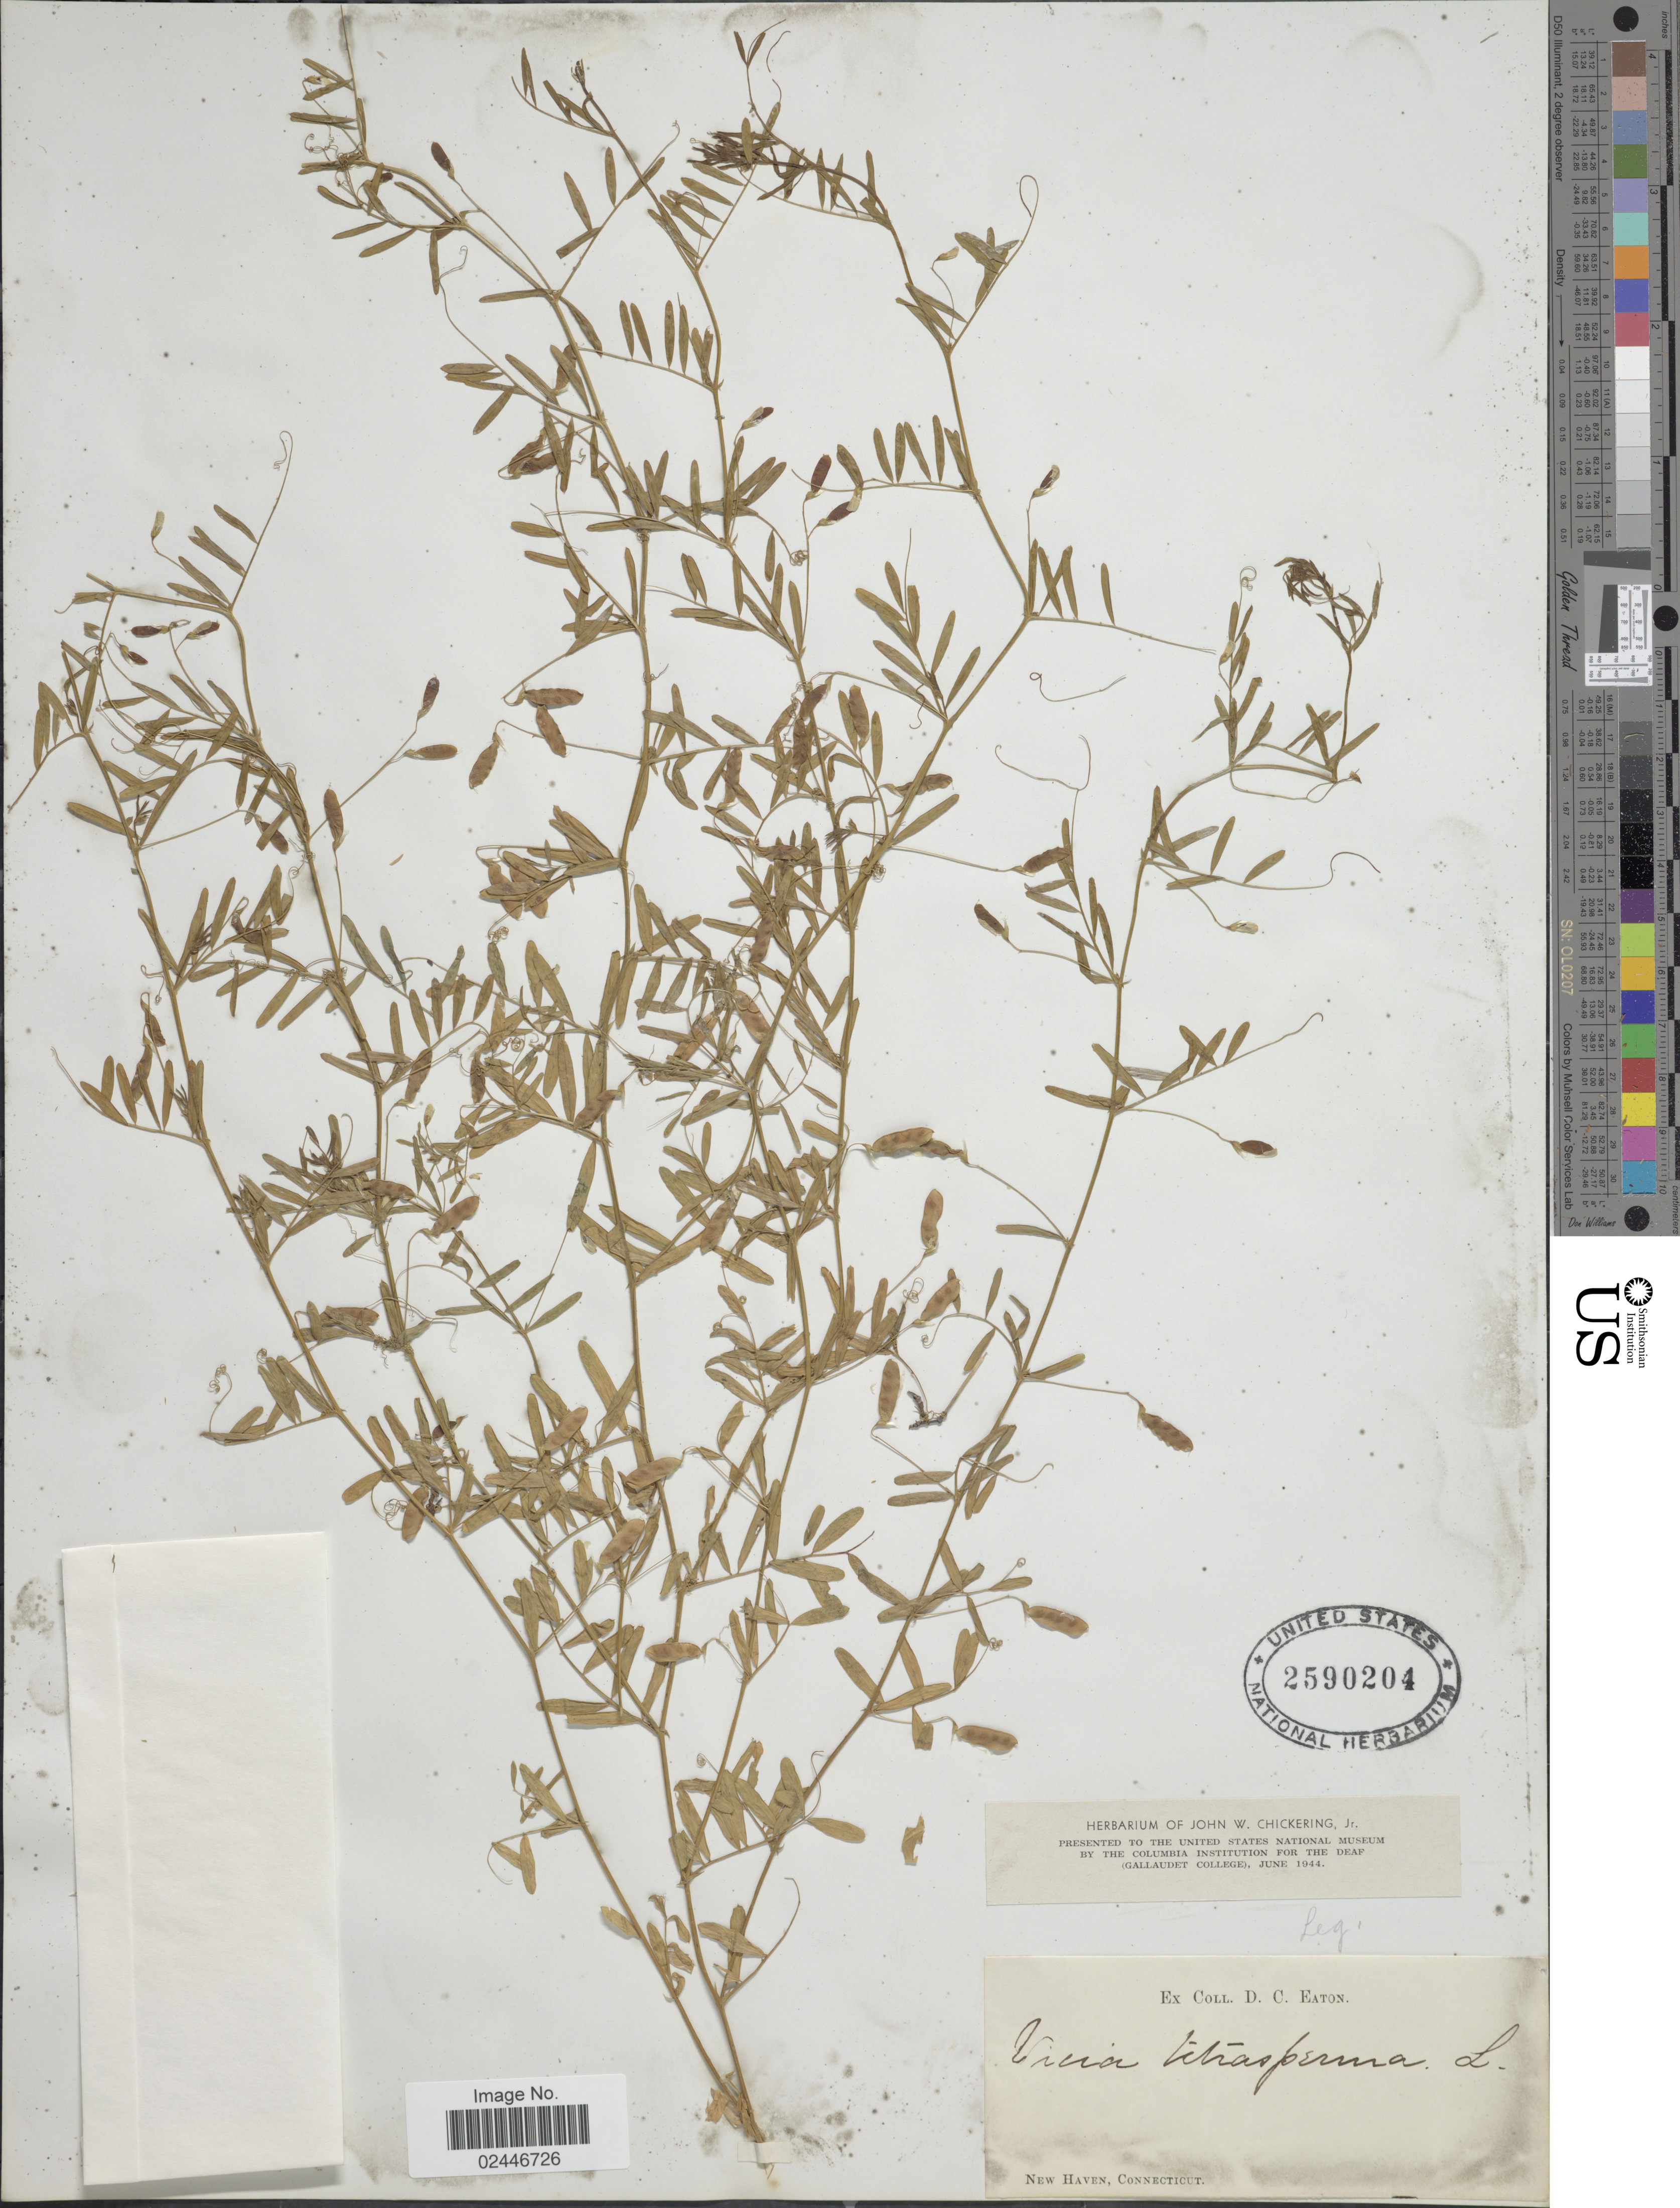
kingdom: Plantae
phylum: Tracheophyta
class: Magnoliopsida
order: Fabales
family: Fabaceae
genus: Vicia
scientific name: Vicia tetrasperma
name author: (L.) Schreb.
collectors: D. Eaton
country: United States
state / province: Connecticut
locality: New Haven.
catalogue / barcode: US 2590204